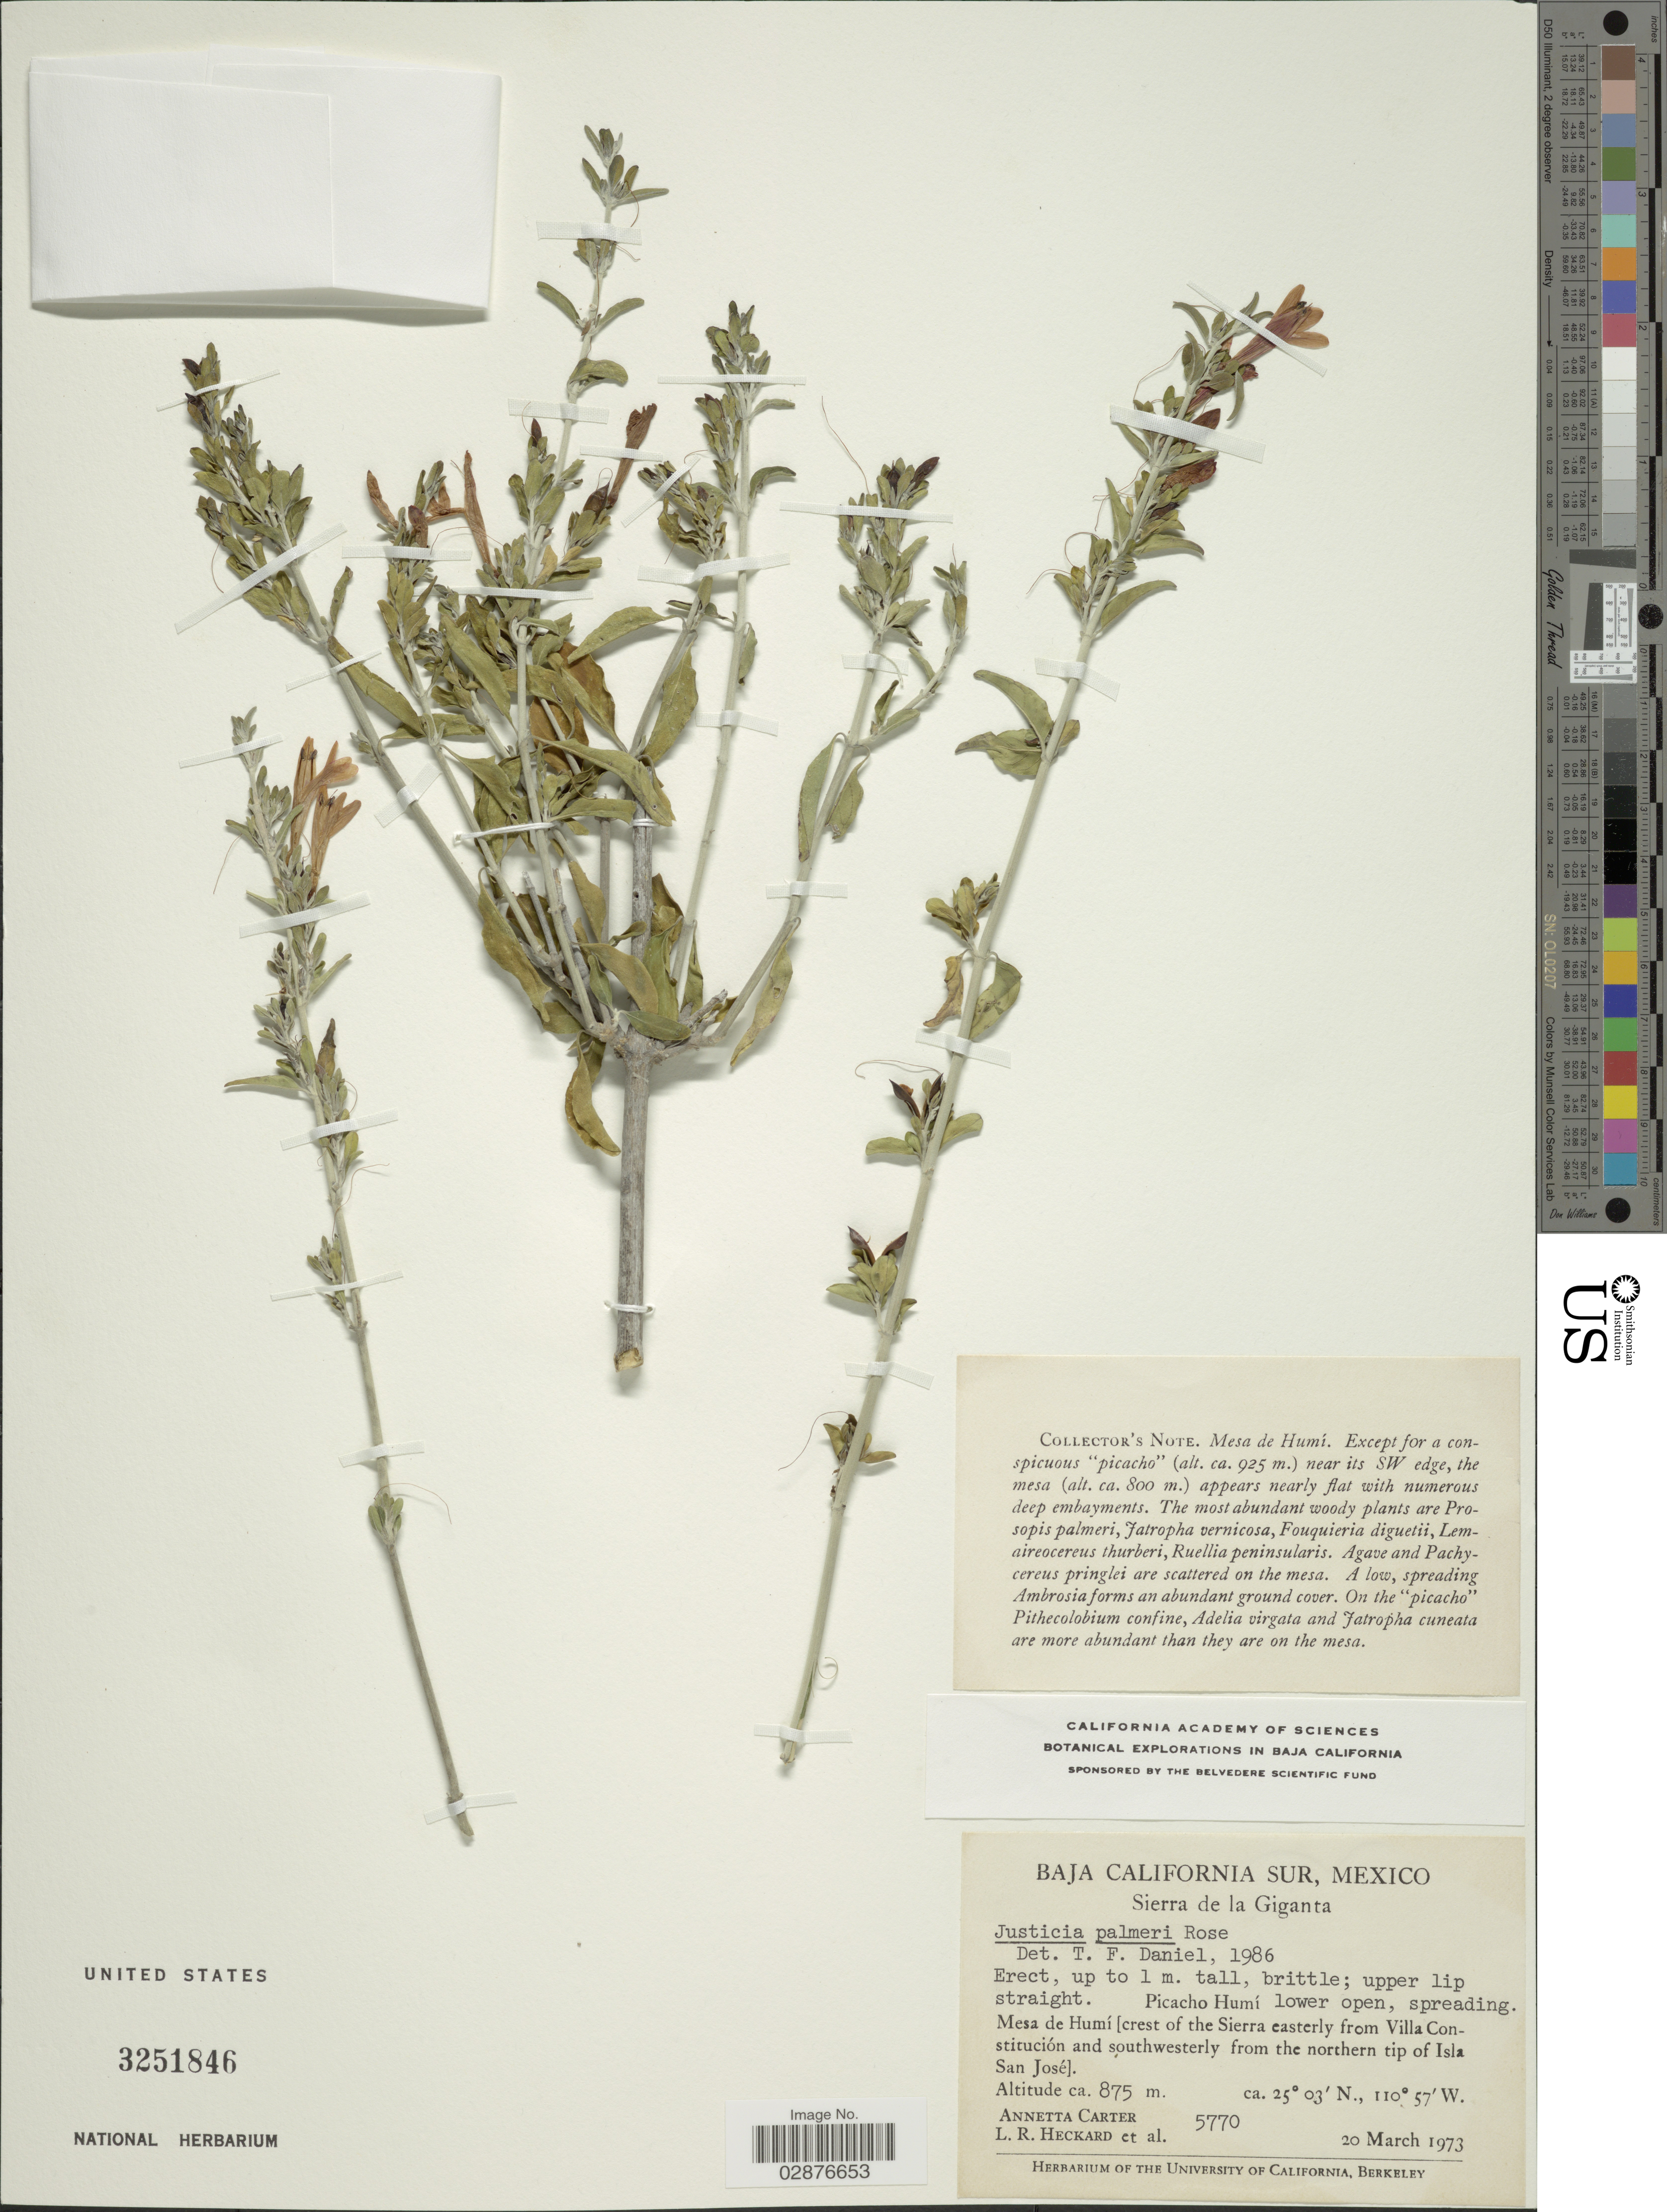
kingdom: Plantae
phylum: Tracheophyta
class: Magnoliopsida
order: Lamiales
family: Acanthaceae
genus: Justicia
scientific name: Justicia palmeri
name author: Rose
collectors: A. Carter, L. R. Heckard & et al.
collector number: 5770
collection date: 1973-03-20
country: Mexico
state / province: Baja California Sur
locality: Sierra de la Giganta, Picacho Humí, Mesa de Humí [crest of the Sierra easterly from Villa Constitución and southwesterly from the northern tip of Isla San José].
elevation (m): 875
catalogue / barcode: US 3251846